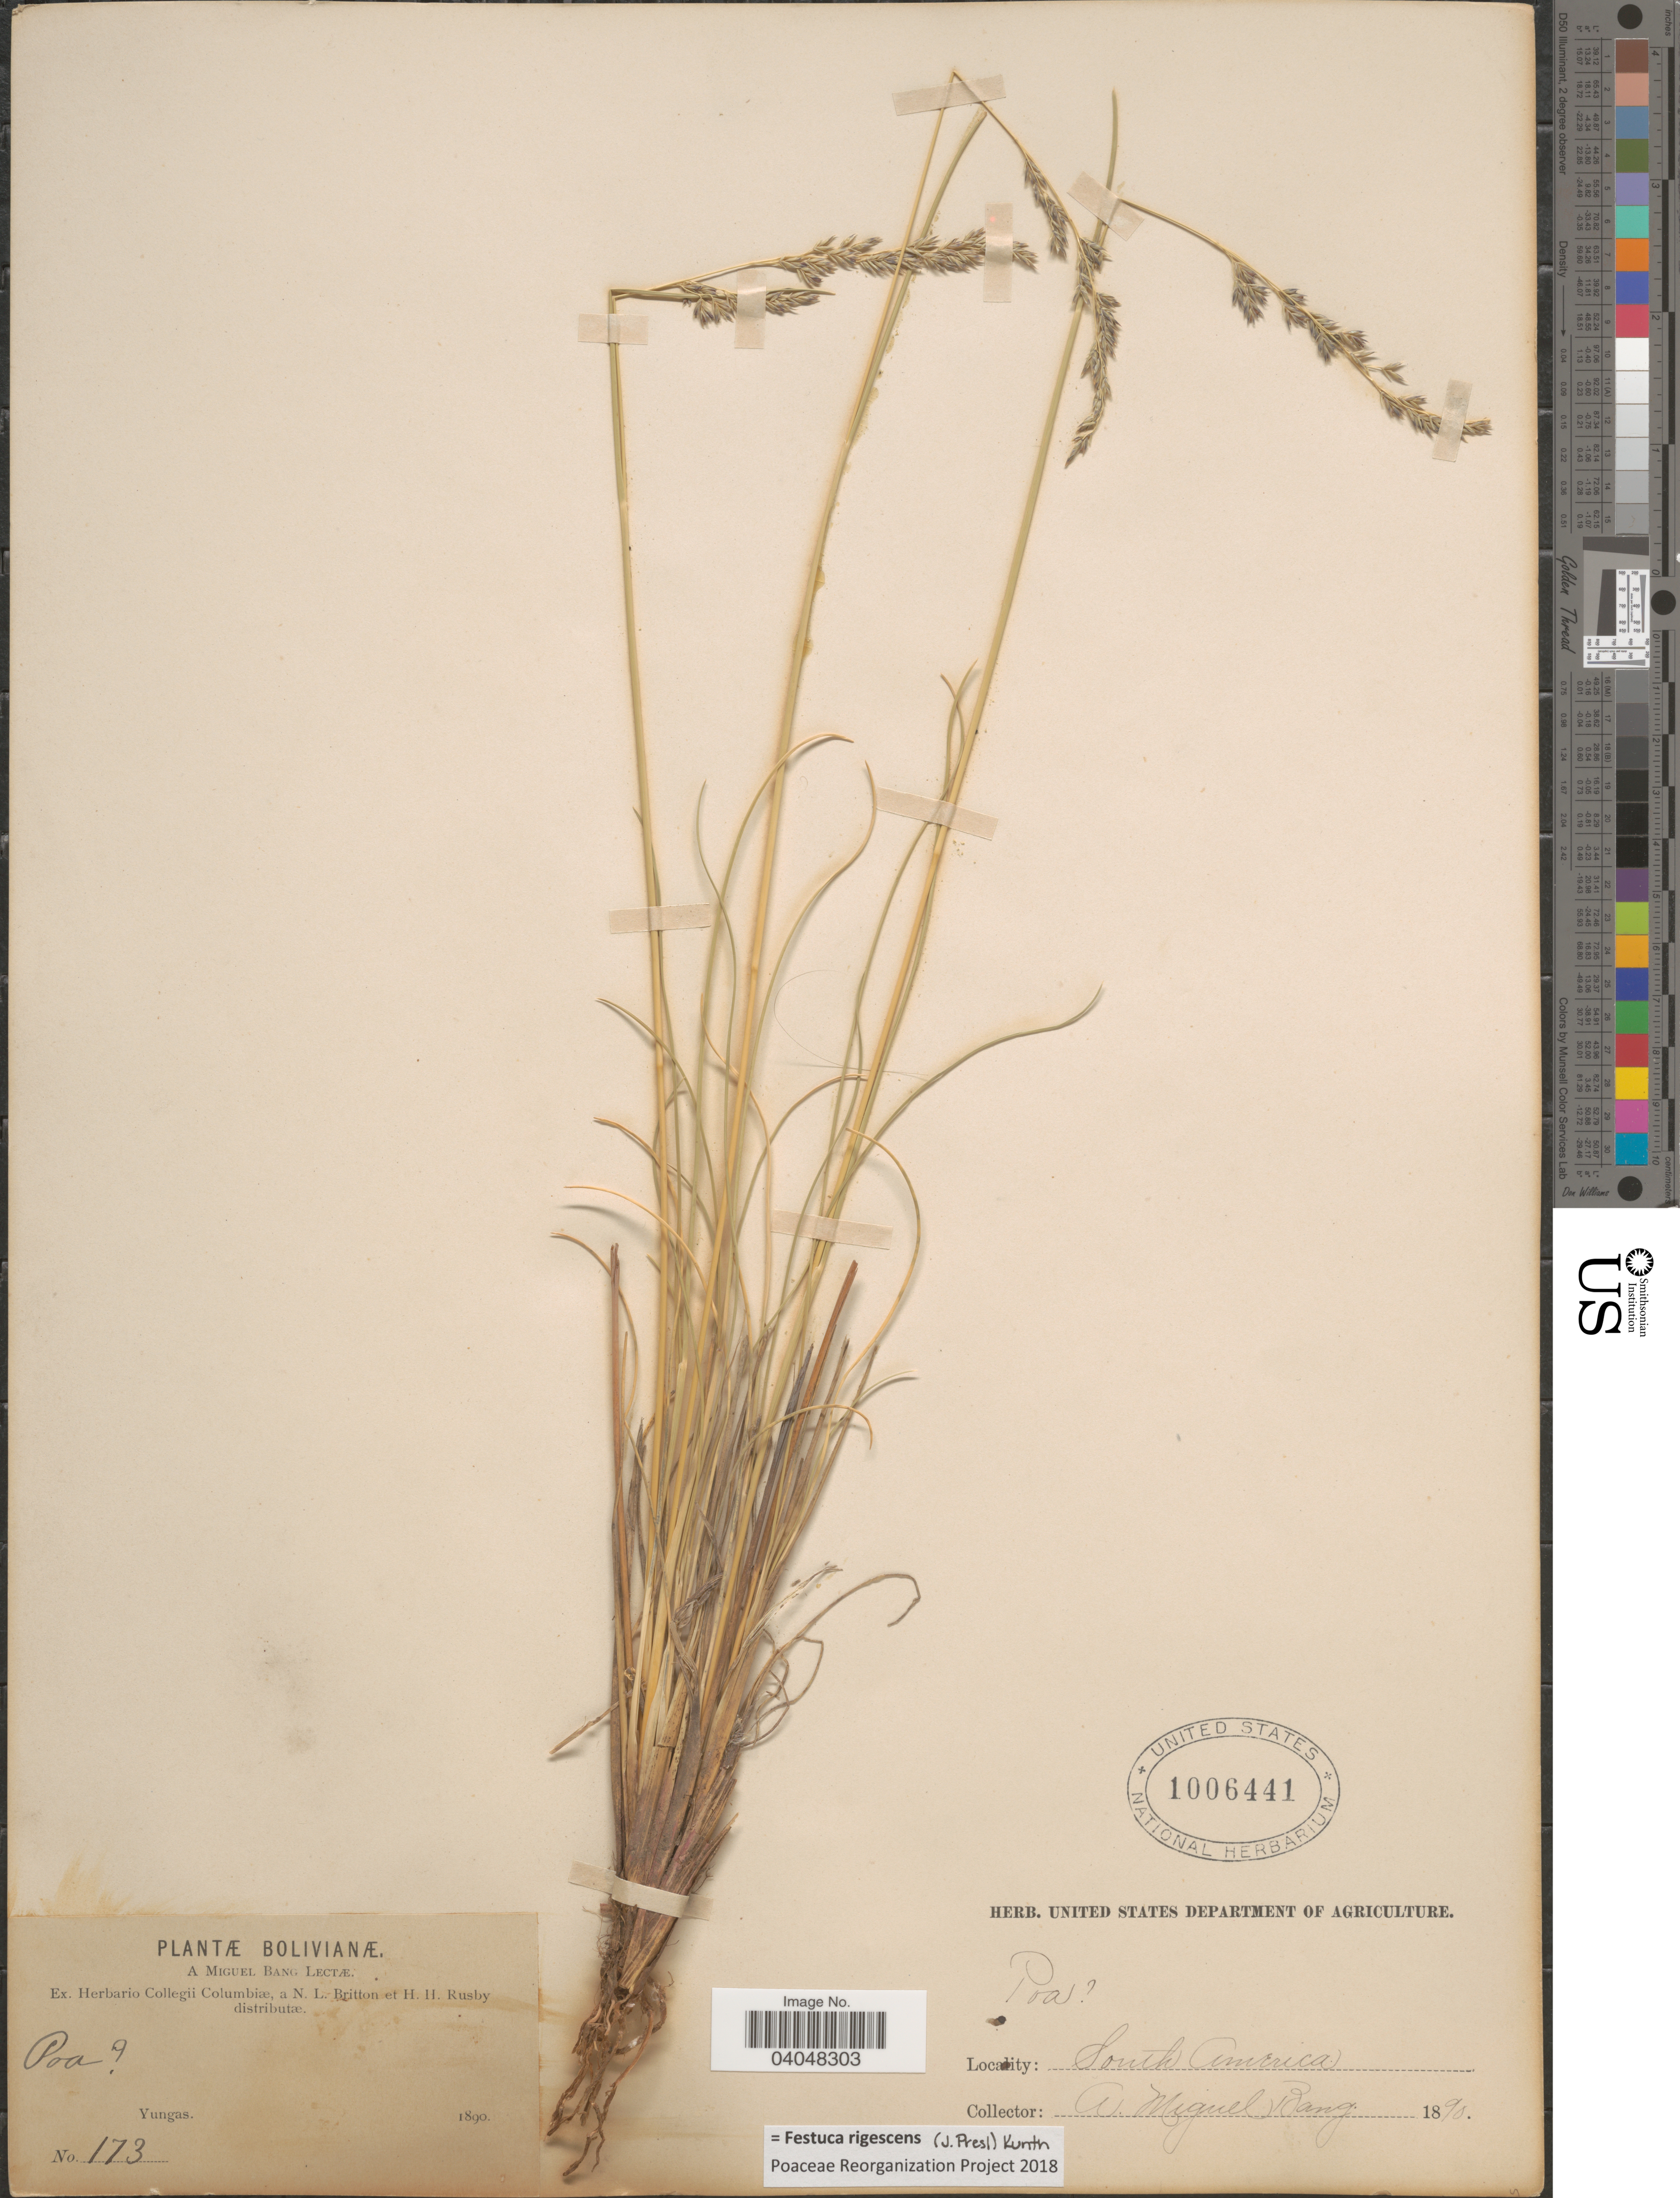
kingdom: Plantae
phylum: Tracheophyta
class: Liliopsida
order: Poales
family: Poaceae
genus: Festuca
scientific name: Festuca rigescens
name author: (J. Presl) Kunth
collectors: M. Bang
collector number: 173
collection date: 1890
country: Bolivia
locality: Yungas.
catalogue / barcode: US 1006441